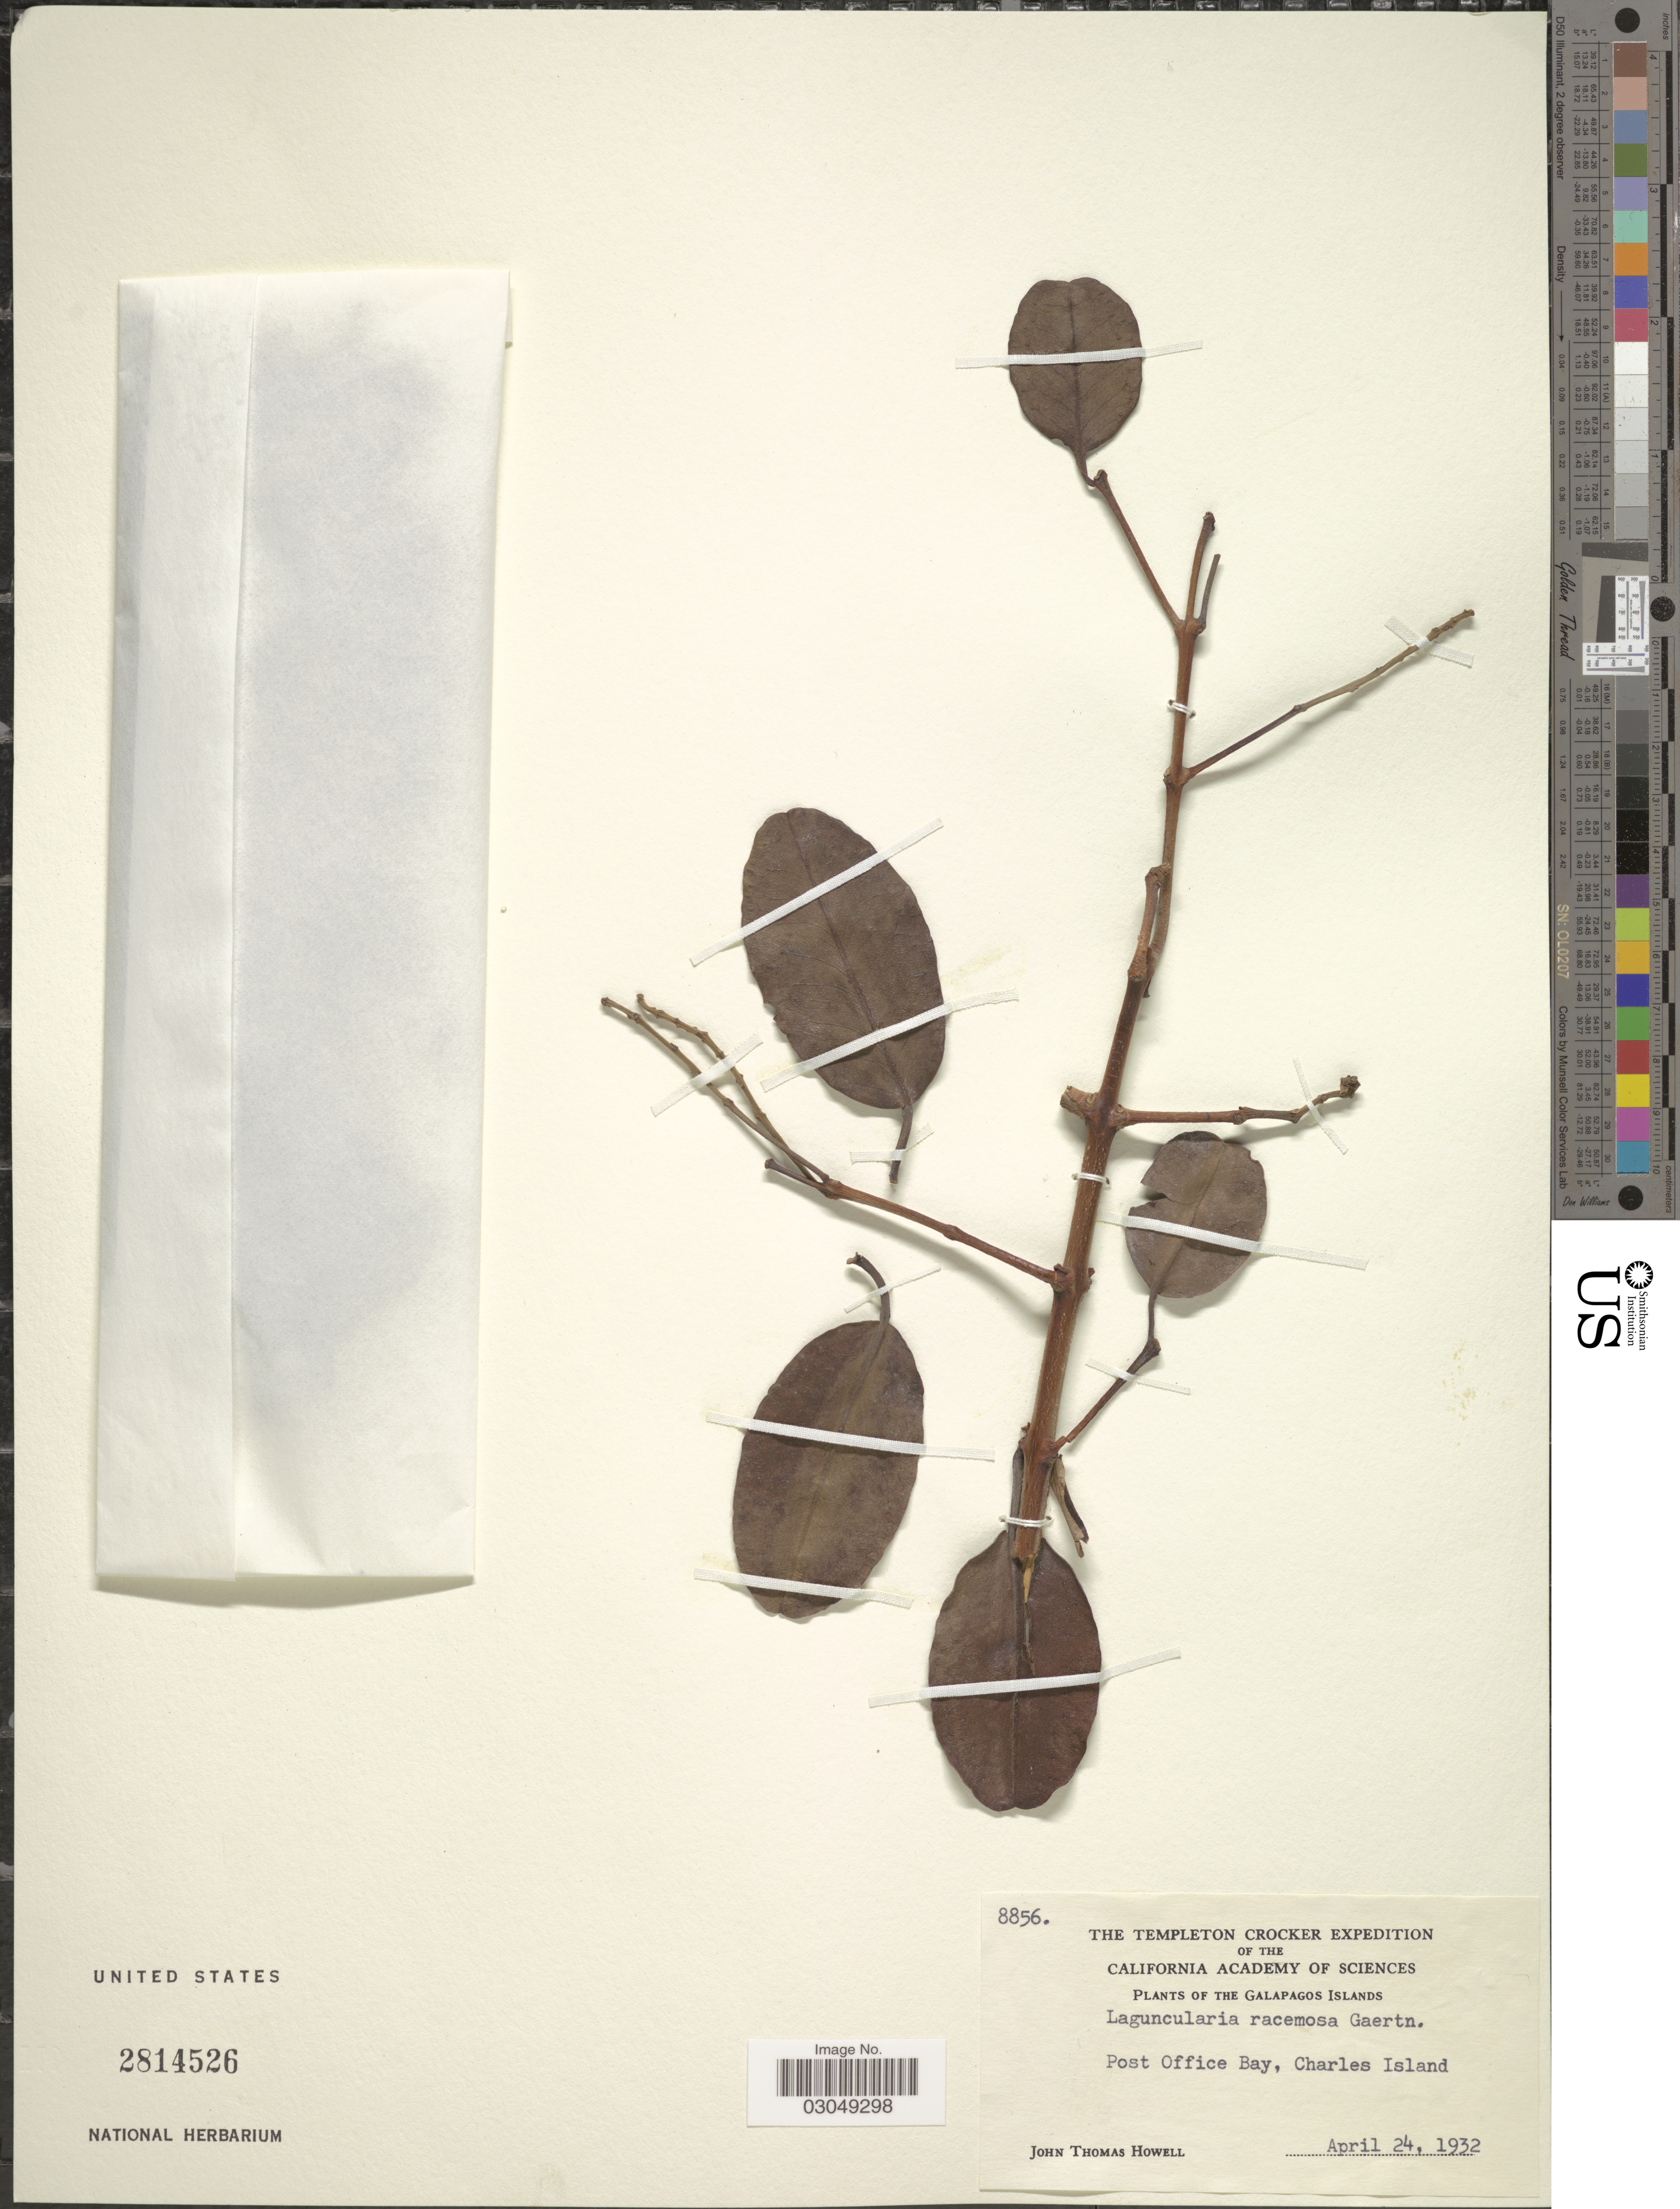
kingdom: Plantae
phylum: Tracheophyta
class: Magnoliopsida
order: Myrtales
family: Combretaceae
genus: Laguncularia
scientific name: Laguncularia racemosa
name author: (L.) C.F. Gaertn.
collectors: J. T. Howell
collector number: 8856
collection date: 1932-04-24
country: Ecuador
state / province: Colón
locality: The Galapagos Islands. Post Office Bay, Charles Island.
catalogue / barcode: US 2814526